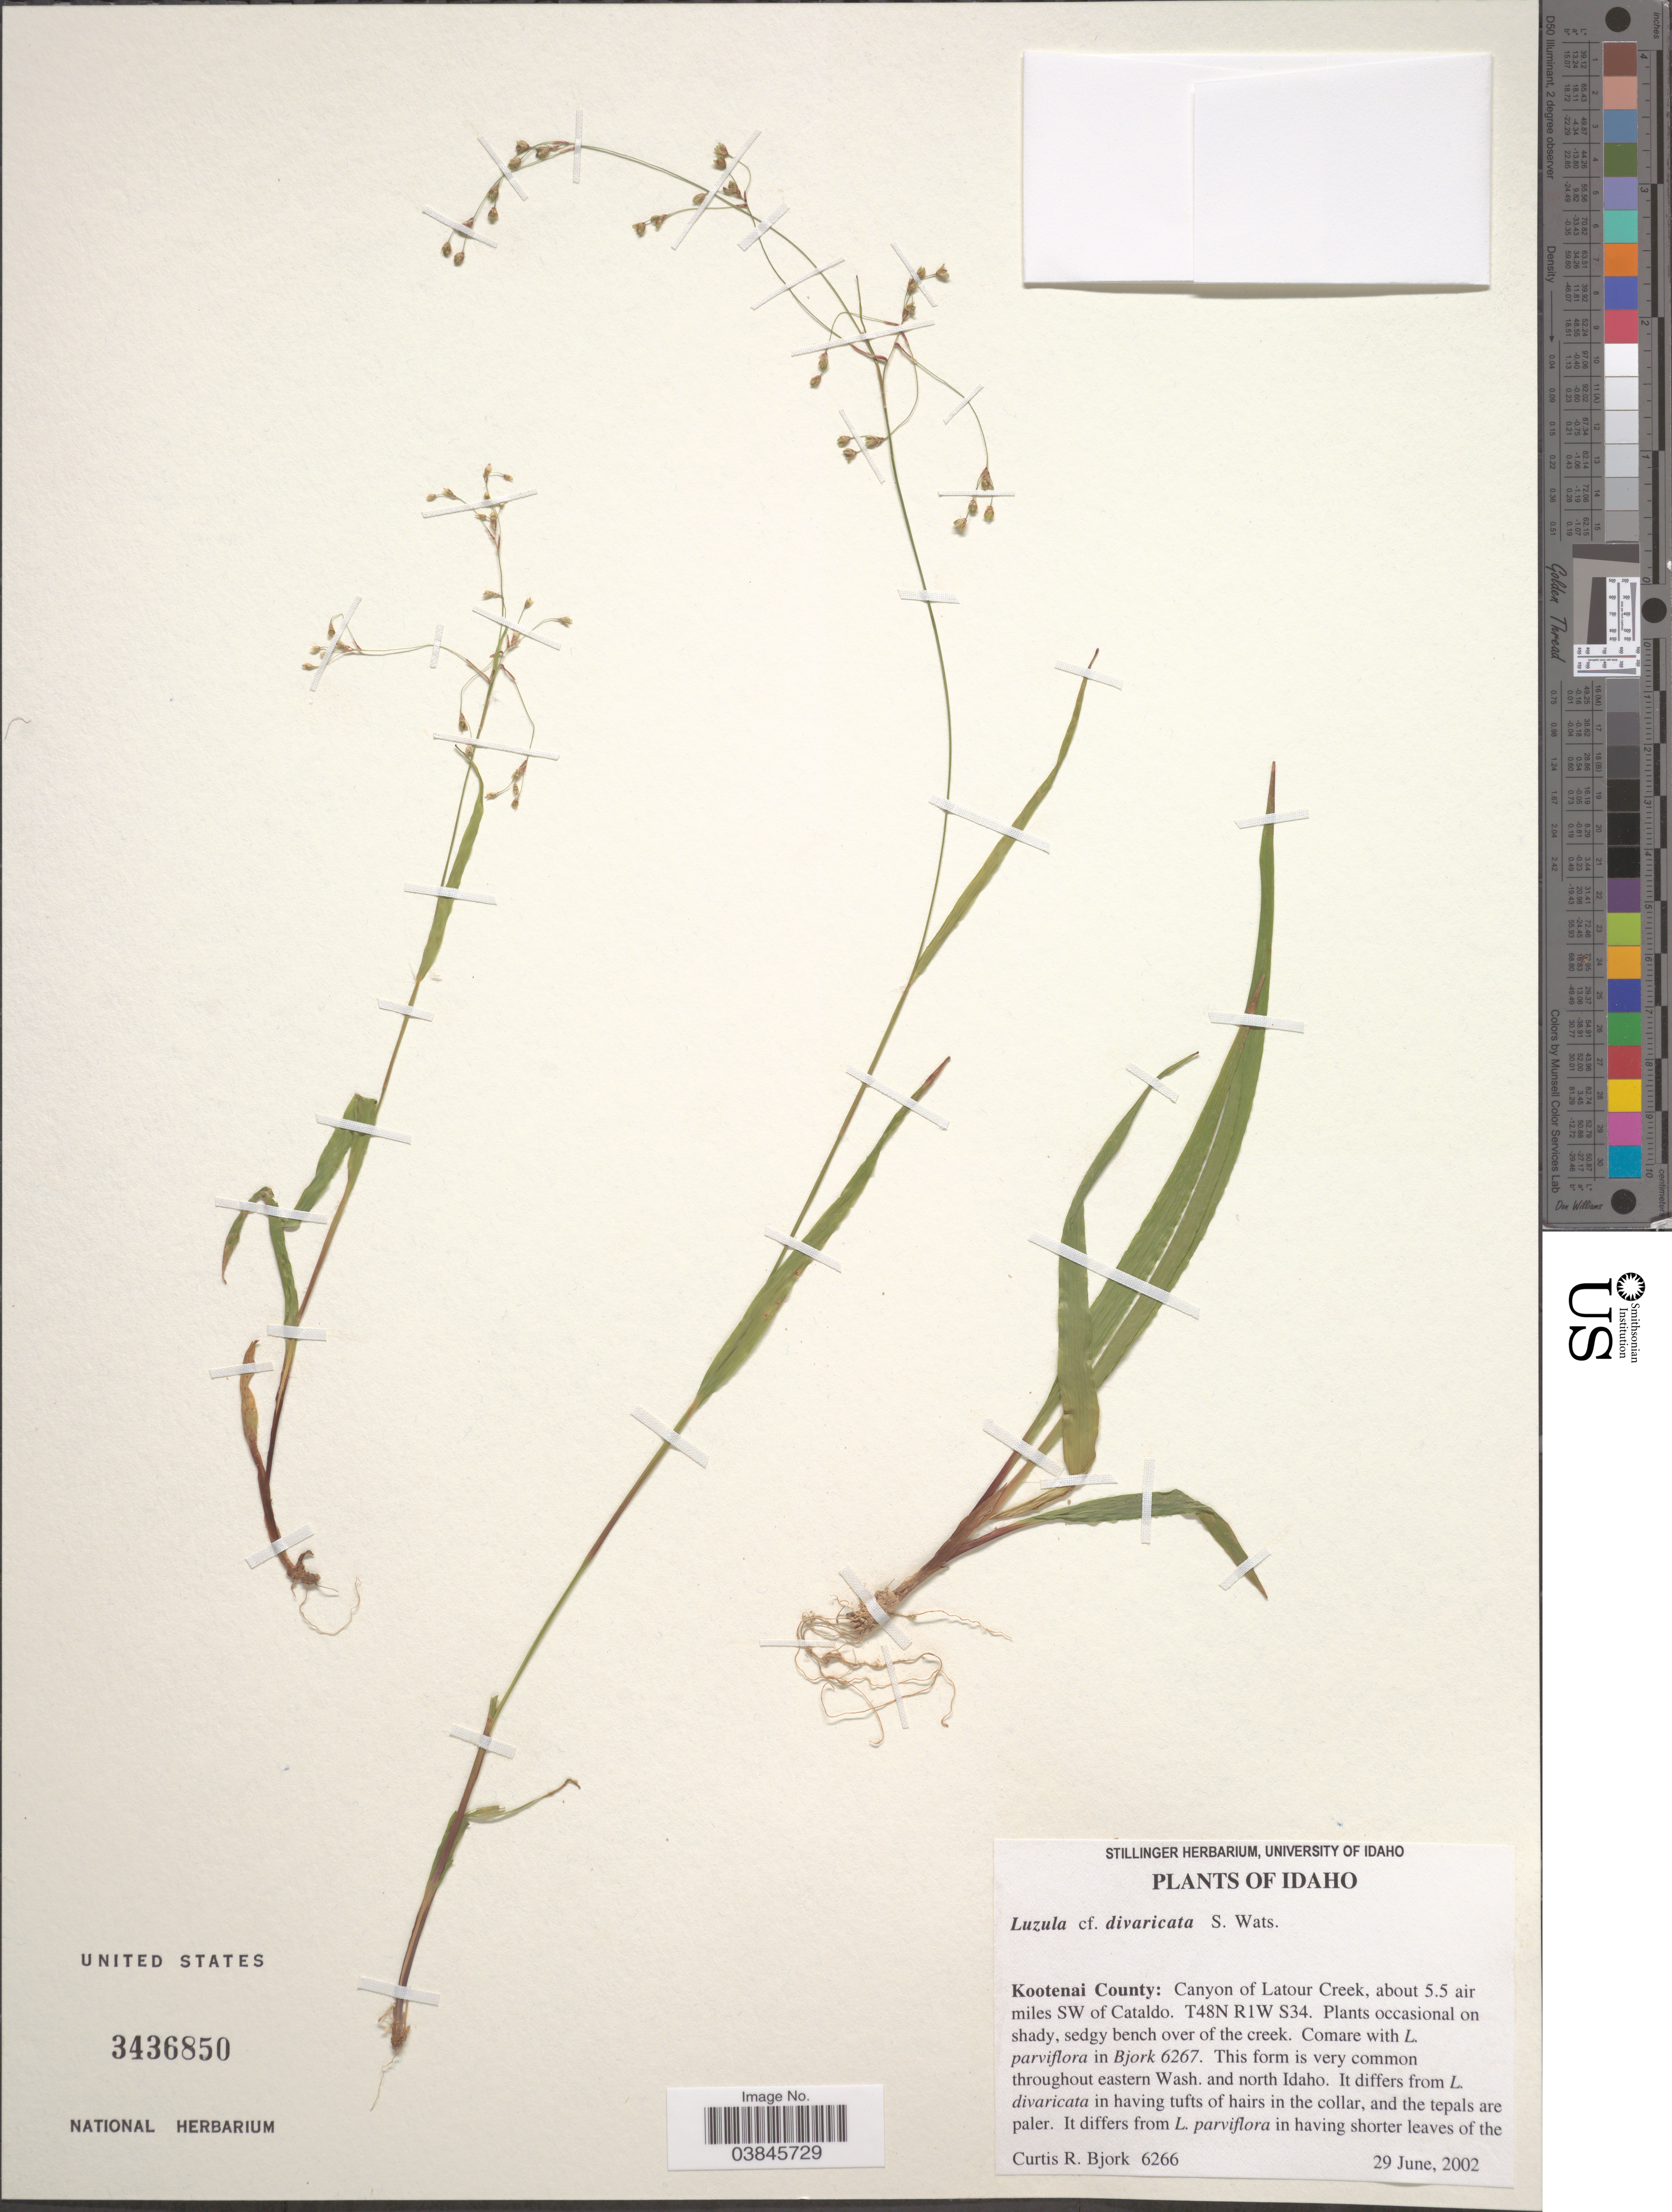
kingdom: Plantae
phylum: Tracheophyta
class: Liliopsida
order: Poales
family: Juncaceae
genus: Luzula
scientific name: Luzula divaricata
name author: S. Watson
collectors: C. Bjork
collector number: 6266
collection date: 2002-06-29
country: United States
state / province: Idaho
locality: Kootenai County: Canyon of Latour Creek, about 5.5 air miles SW of Cataldo. T48N R1W S34.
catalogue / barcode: US 3436850